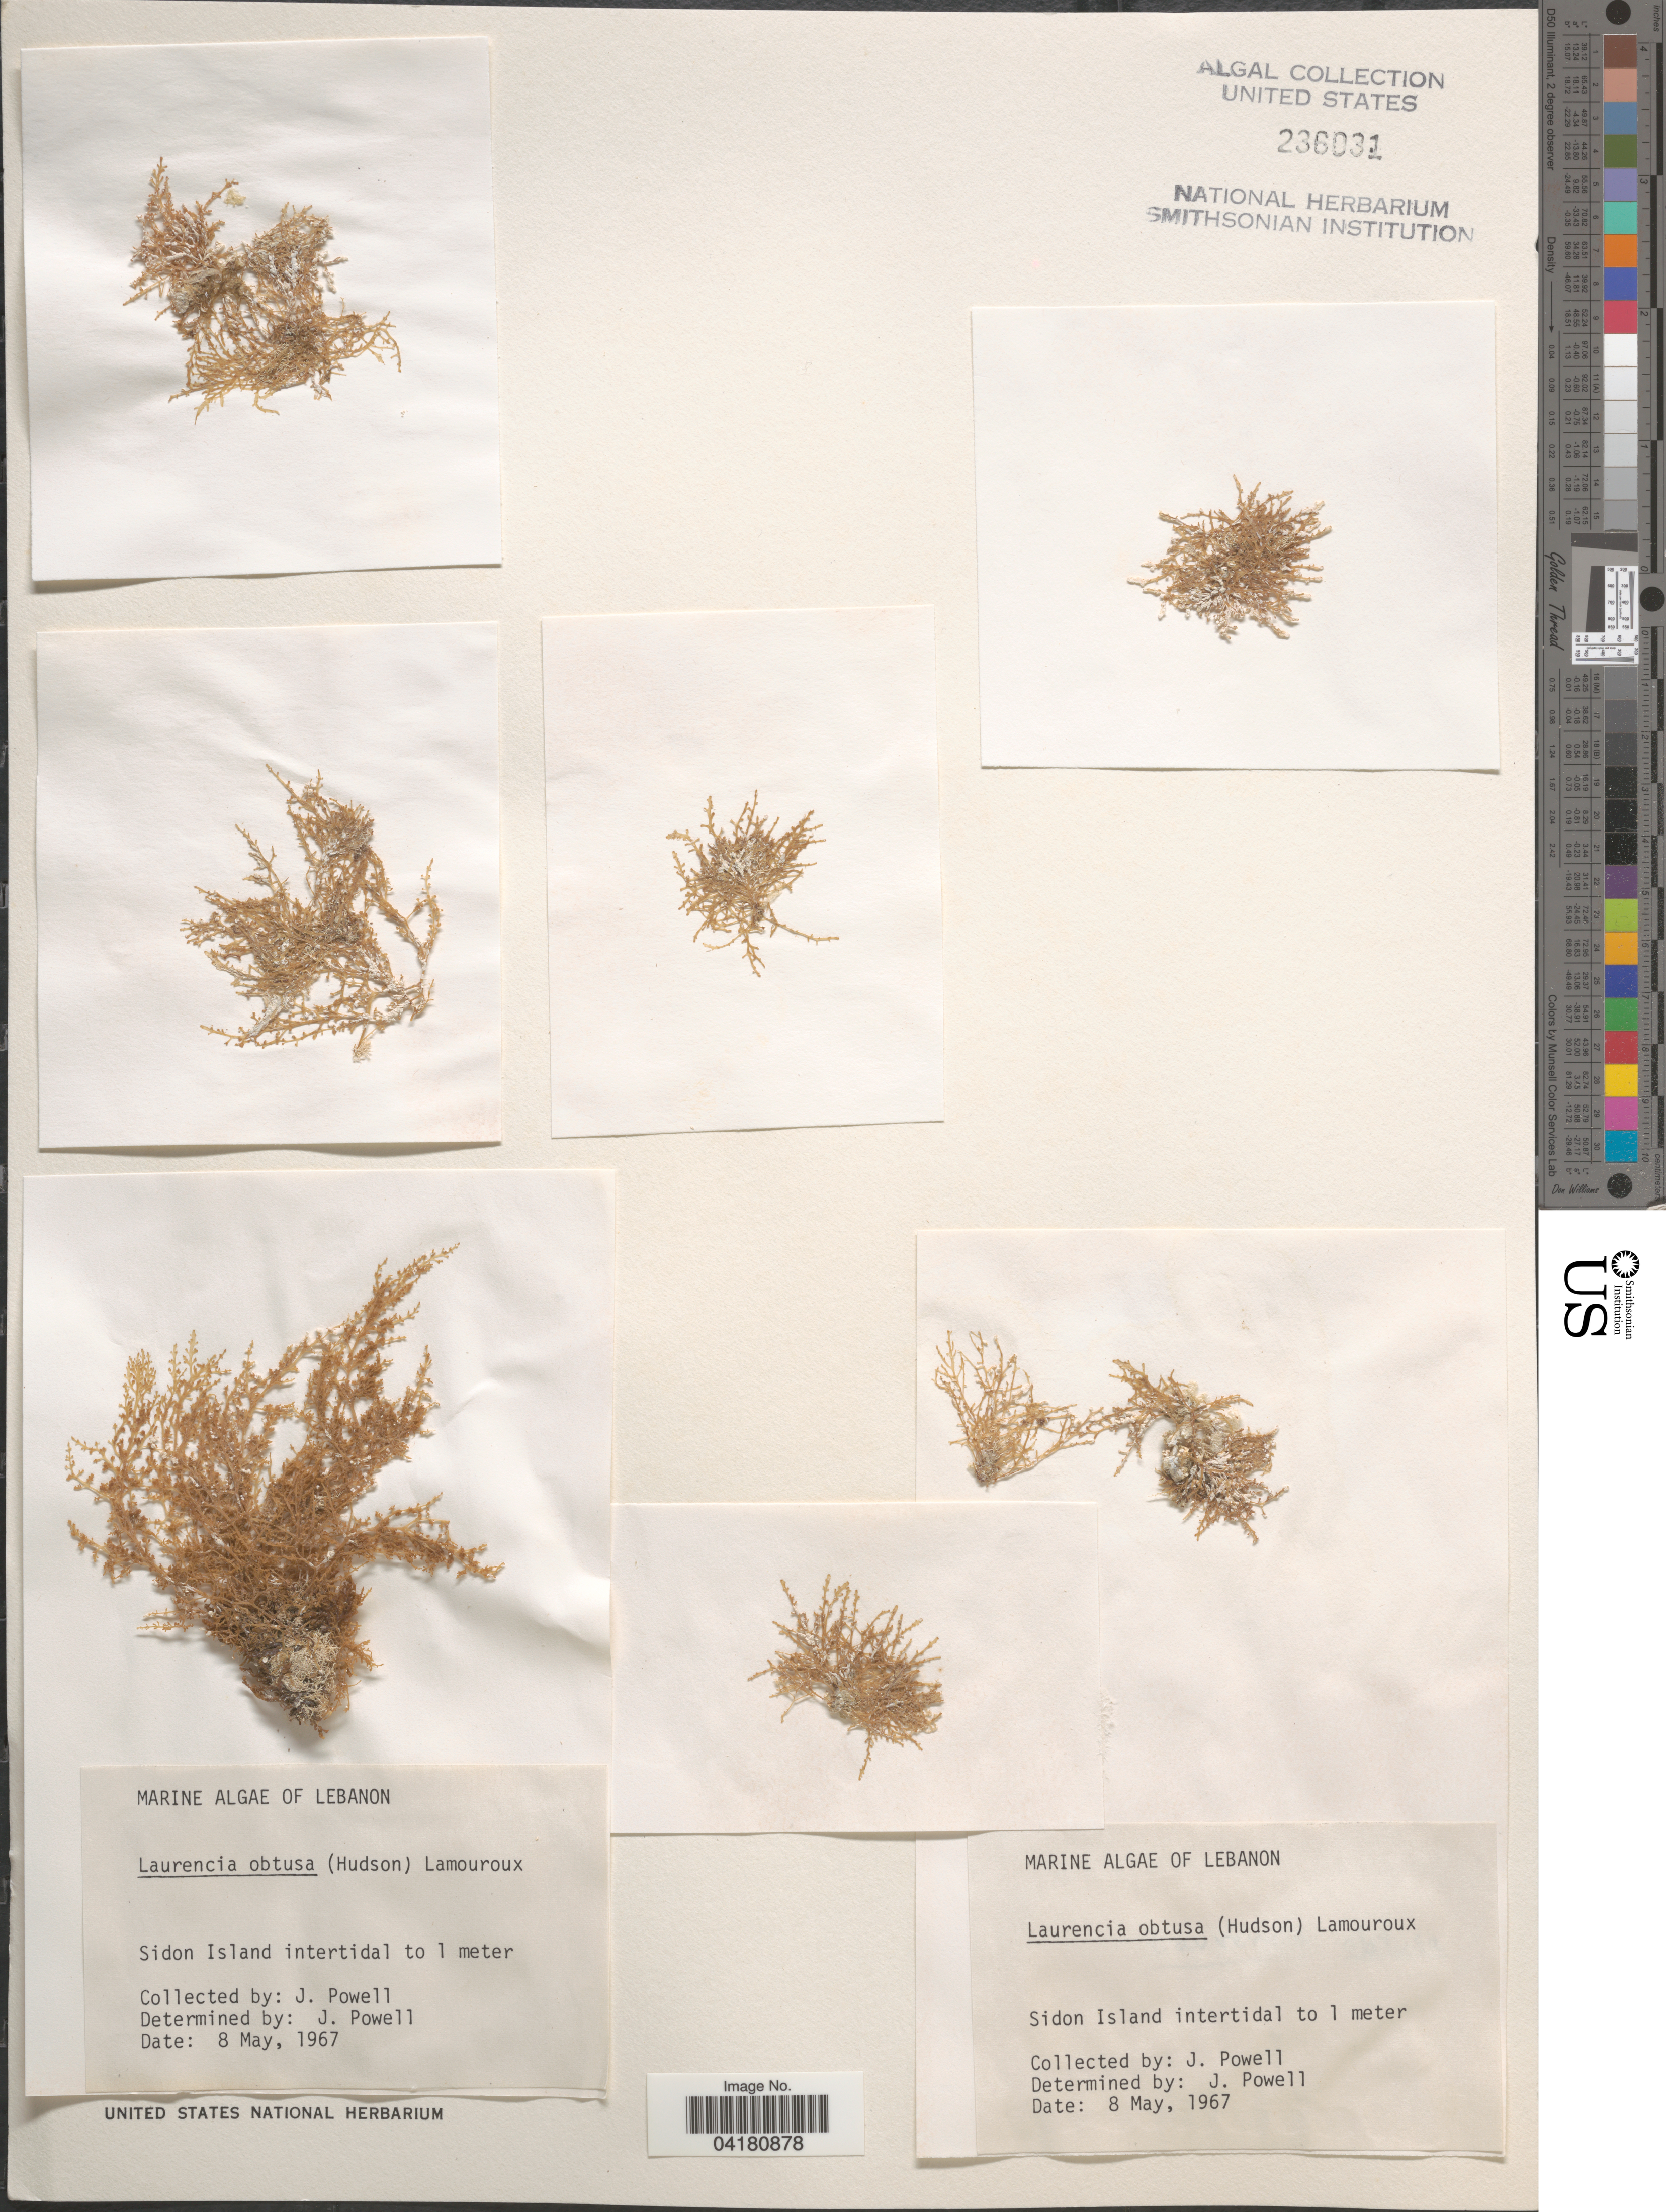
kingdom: Plantae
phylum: Rhodophyta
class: Florideophyceae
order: Ceramiales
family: Rhodomelaceae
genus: Laurencia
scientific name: Laurencia obtusa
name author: (Huds.) J.V.Lamouroux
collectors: J. Powell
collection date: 1967-05-08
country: Lebanon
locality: Sidon Island intertidal to 1 meter.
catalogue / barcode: US 236031